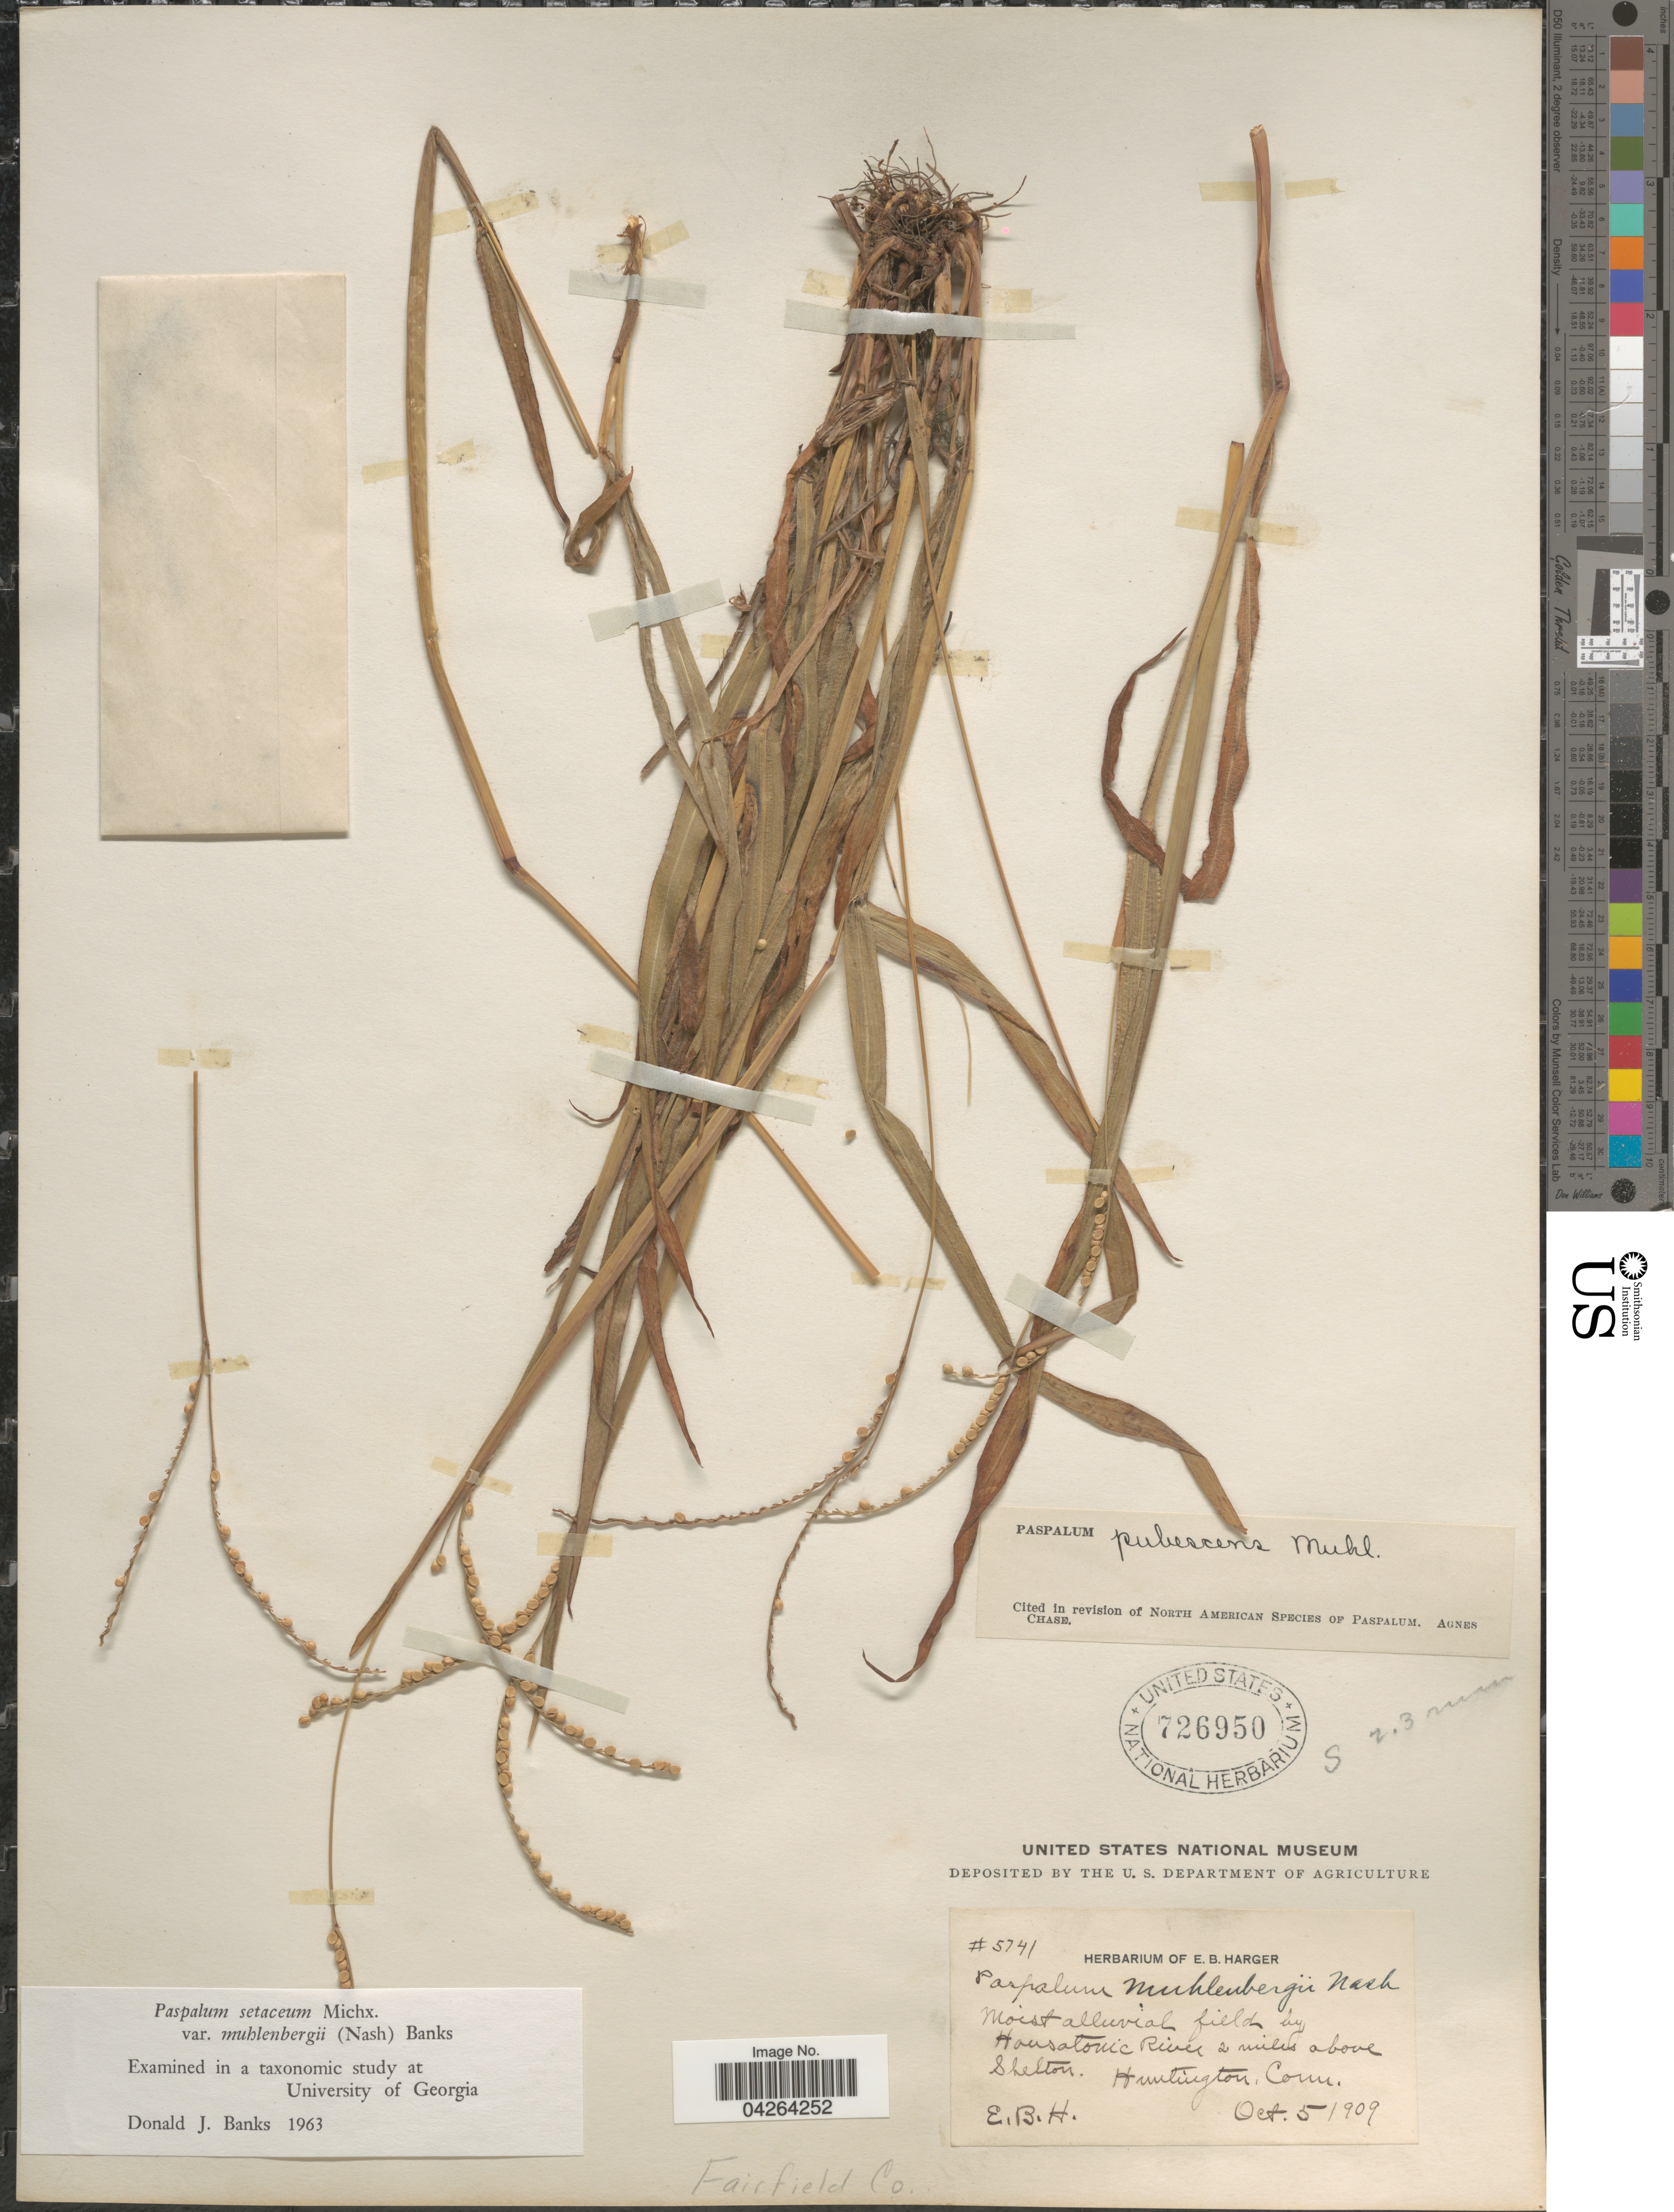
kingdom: Plantae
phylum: Tracheophyta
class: Liliopsida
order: Poales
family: Poaceae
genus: Paspalum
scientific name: Paspalum setaceum var. muhlenbergii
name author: (Nash) D.J. Banks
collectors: E. B. Harger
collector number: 5741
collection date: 1909-10-05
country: United States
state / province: Connecticut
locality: Moist alluvial field by Housatonic River 2 miles above Shelton. Huntington.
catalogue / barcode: US 726950